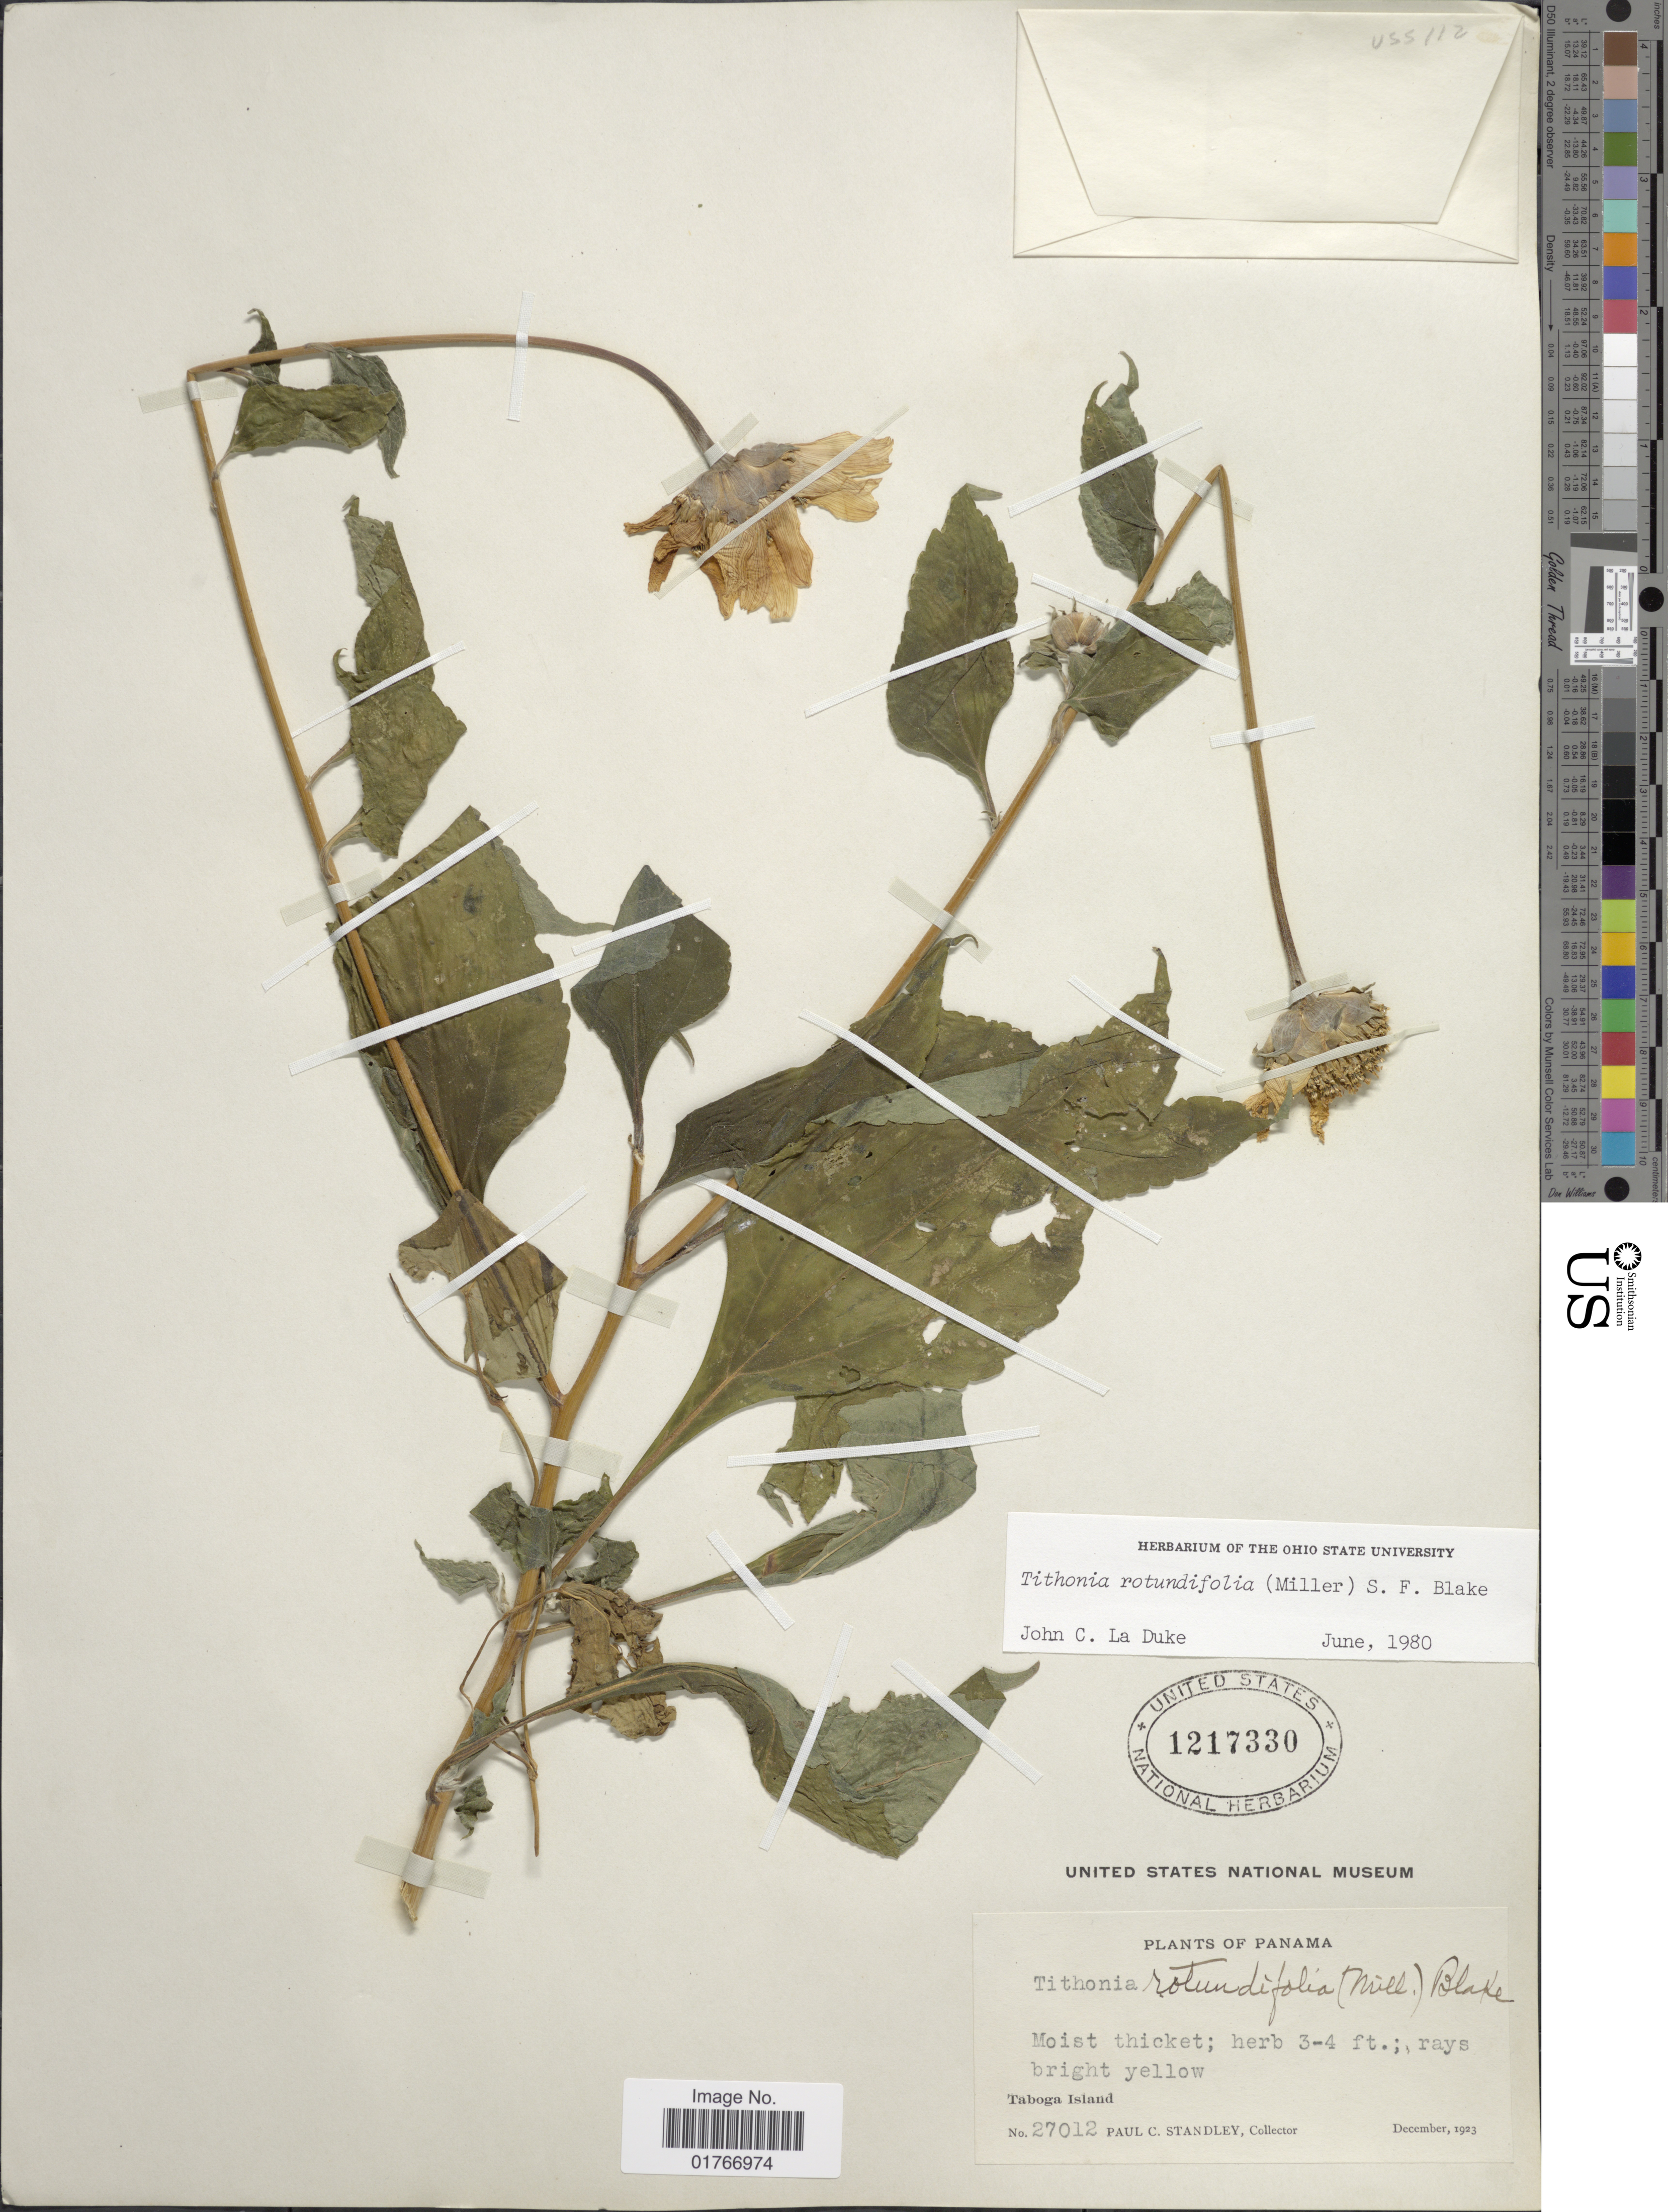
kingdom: Plantae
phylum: Tracheophyta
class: Magnoliopsida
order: Asterales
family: Asteraceae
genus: Tithonia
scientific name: Tithonia rotundifolia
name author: (Mill.) S.F. Blake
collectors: P. C. Standley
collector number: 27012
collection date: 1923-12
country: Panama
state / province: Panamá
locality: Taboga Island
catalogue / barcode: US 1217330